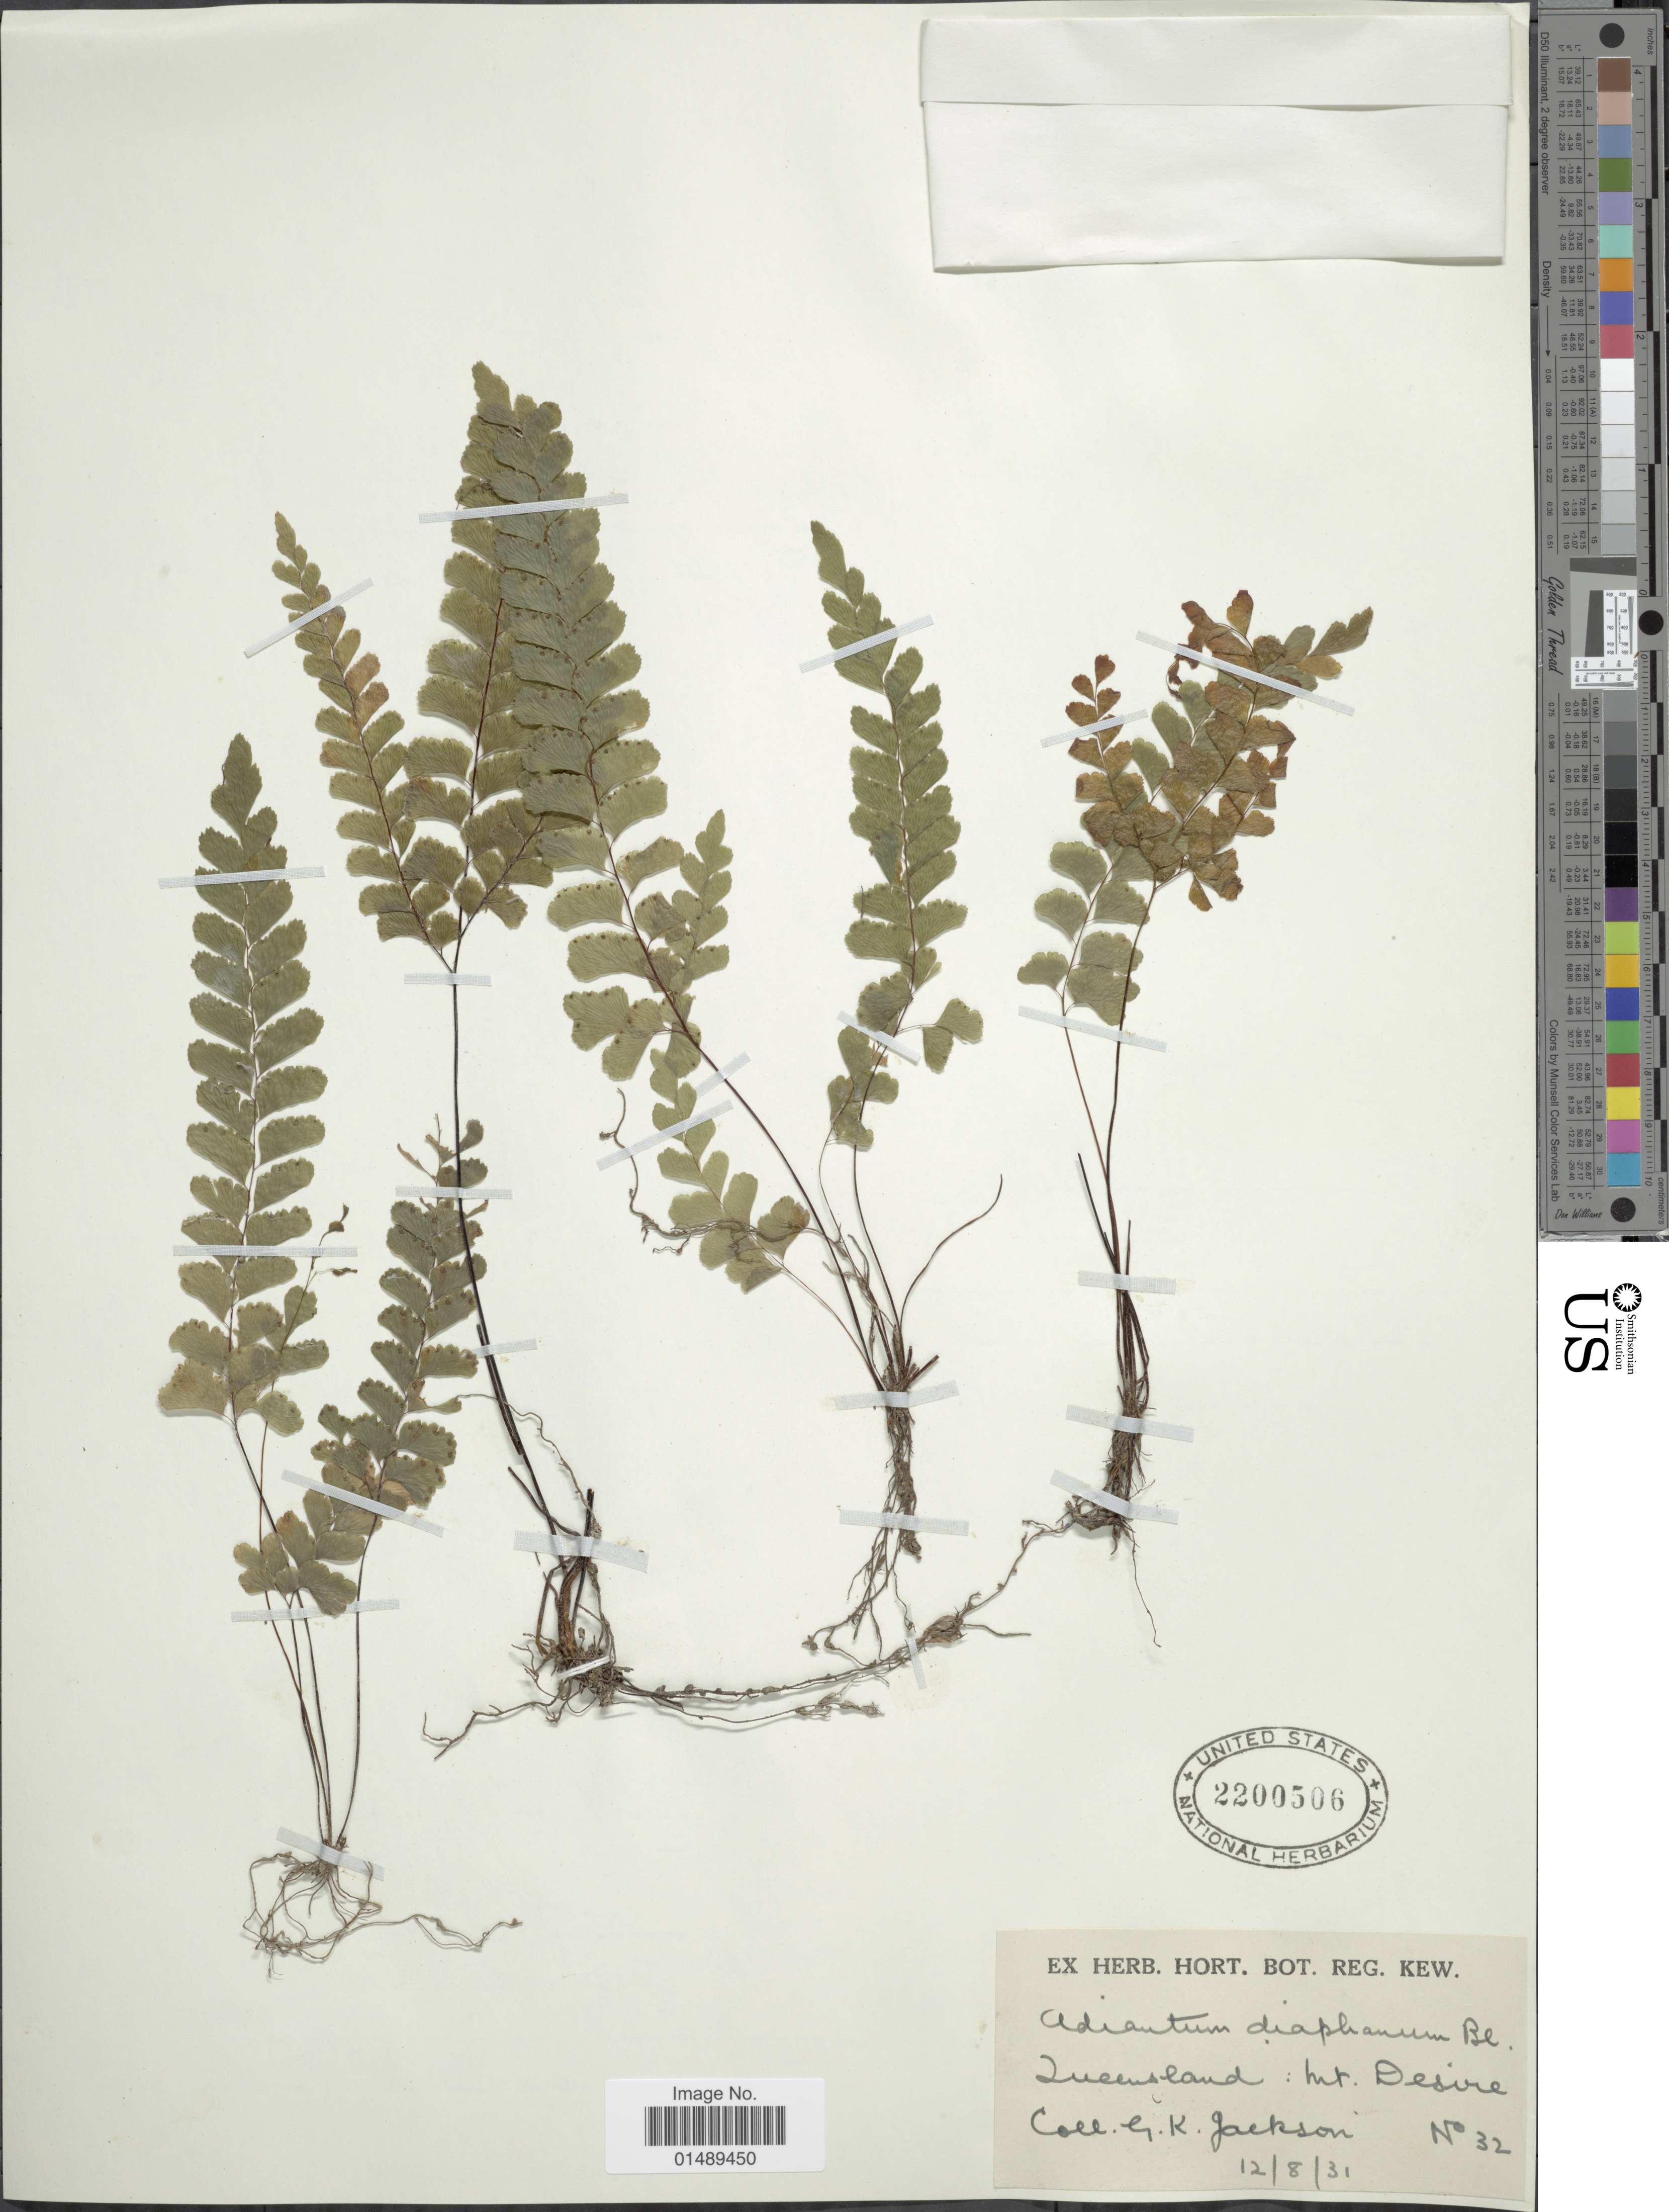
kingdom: Plantae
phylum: Tracheophyta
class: Polypodiopsida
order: Polypodiales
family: Pteridaceae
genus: Adiantum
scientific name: Adiantum diaphanum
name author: Blume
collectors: G. Jackson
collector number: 32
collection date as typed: Transcribed d/m/y: 12/8/31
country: Australia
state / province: Queensland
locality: Queensland; Mt. Desire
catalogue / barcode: US 2200506